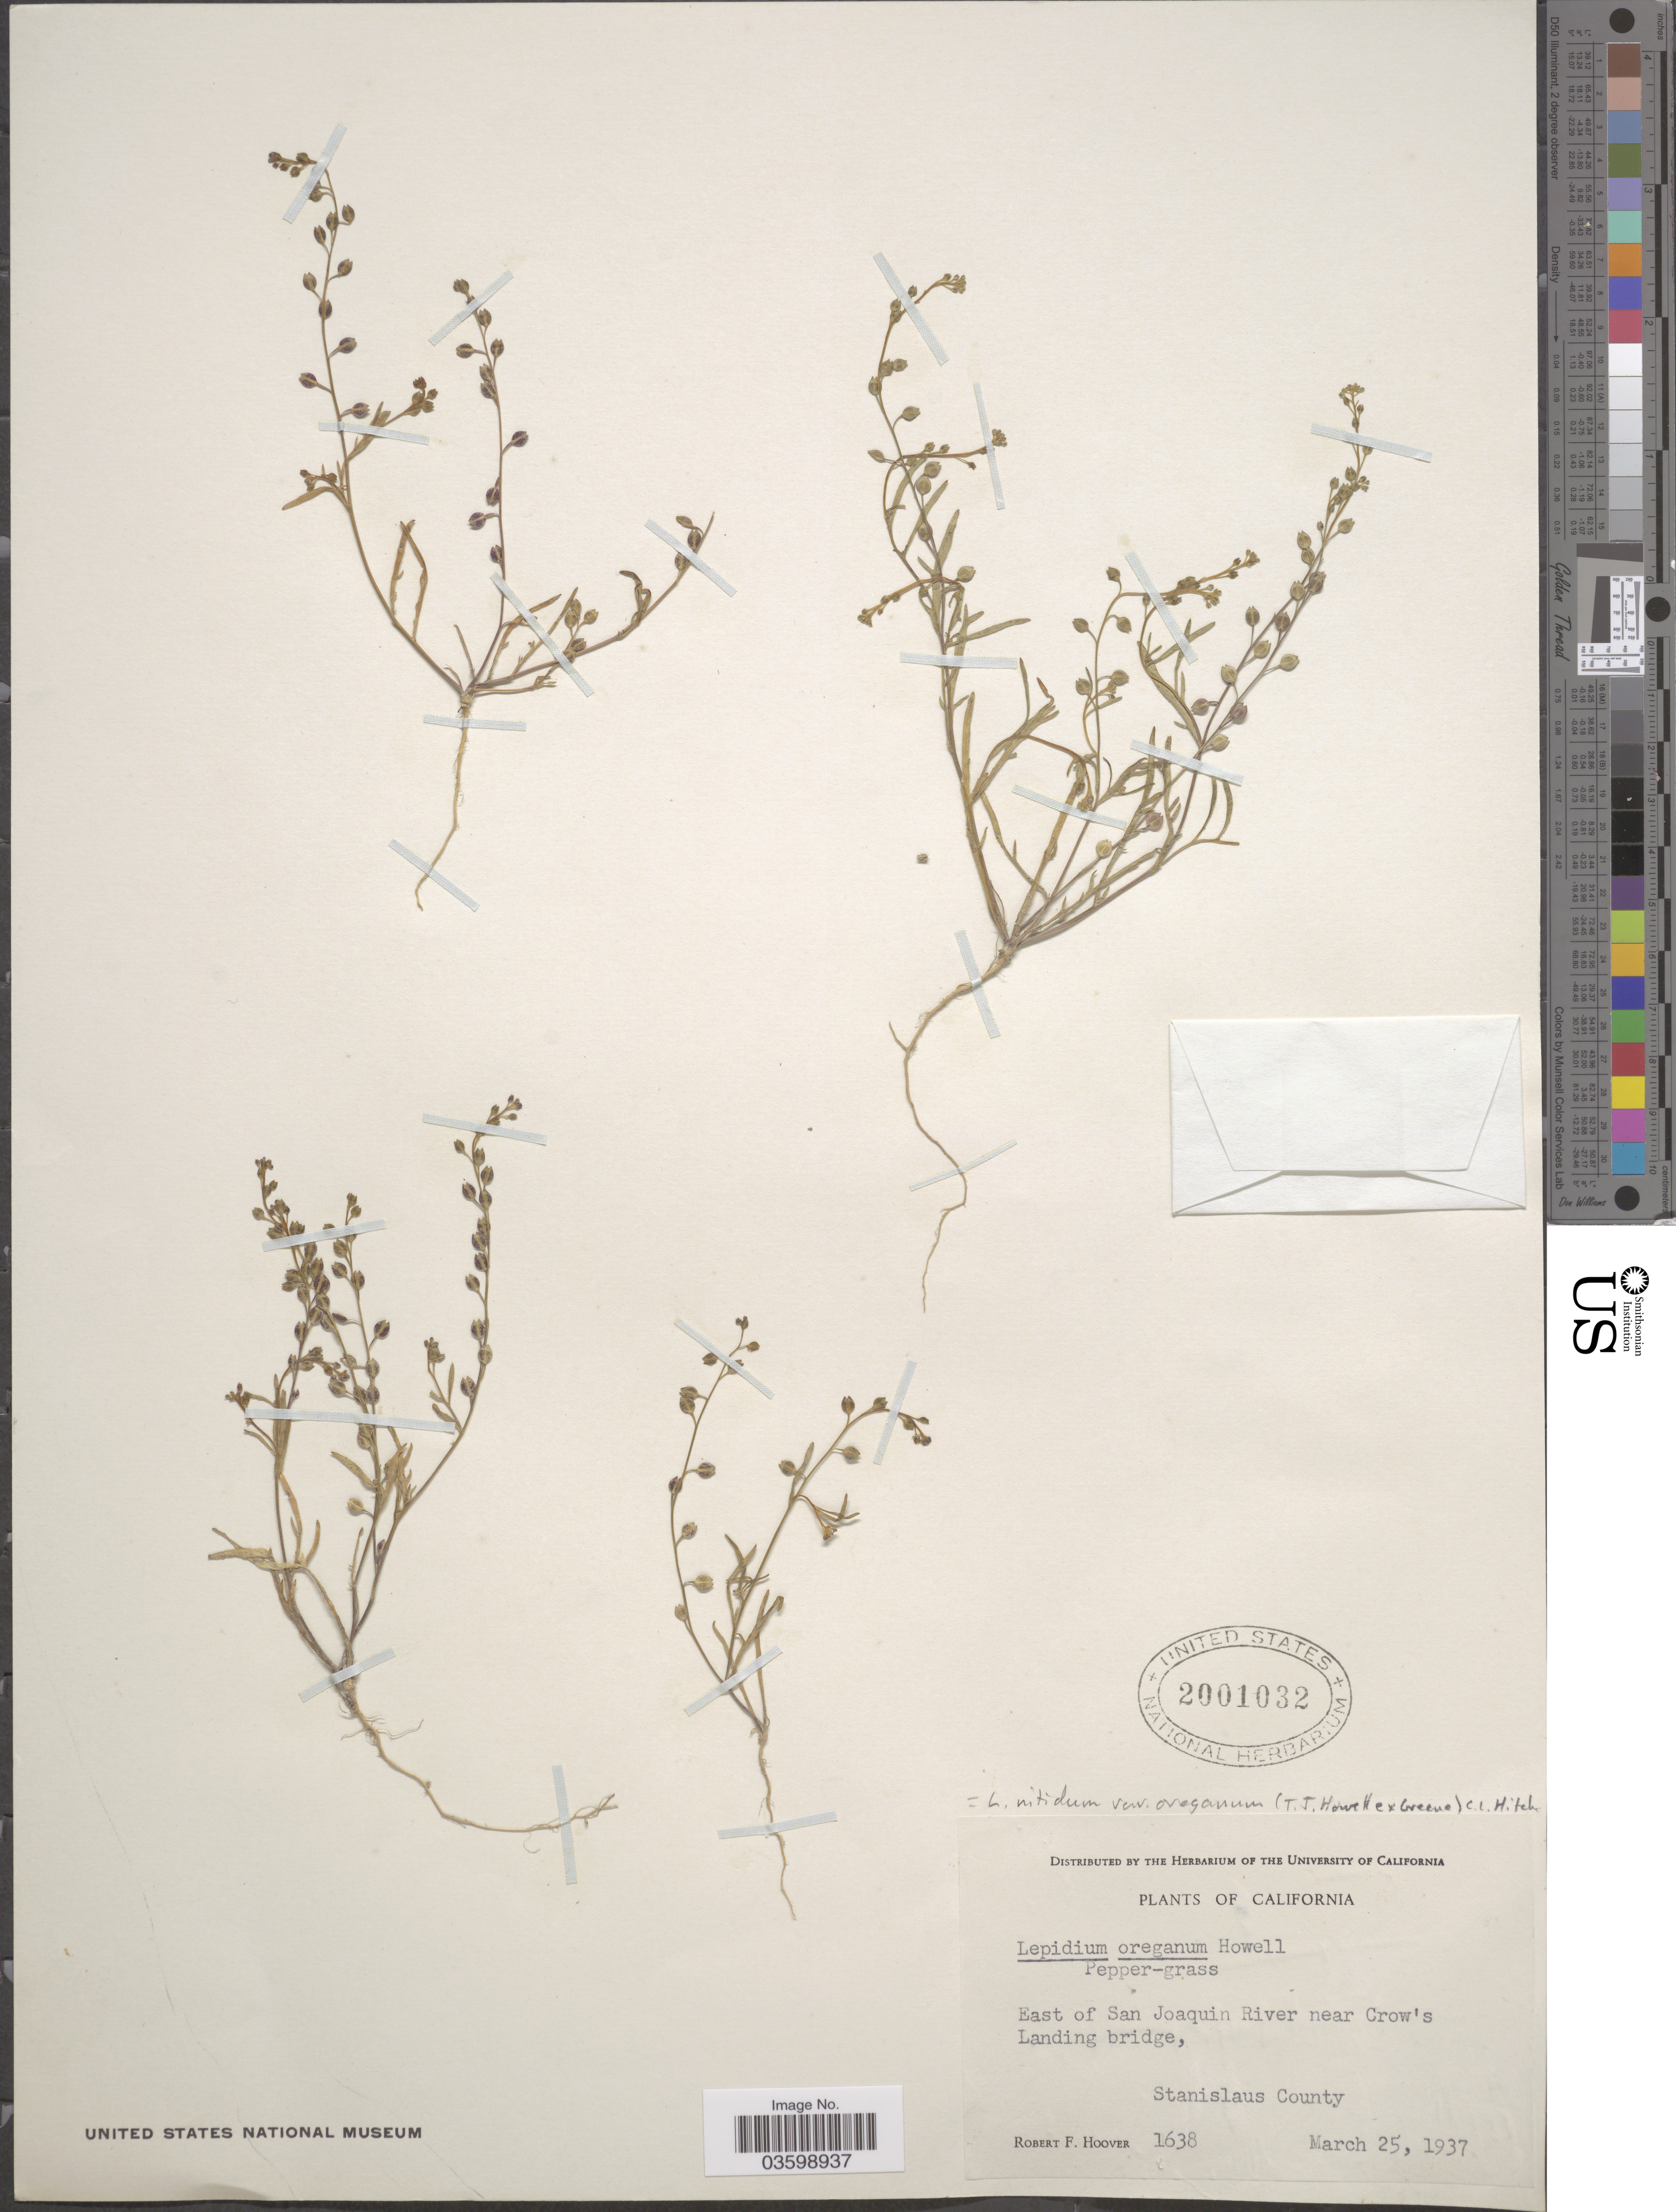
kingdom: Plantae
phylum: Tracheophyta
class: Magnoliopsida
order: Brassicales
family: Brassicaceae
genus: Lepidium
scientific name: Lepidium nitidum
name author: Nutt.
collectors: R. F. Hoover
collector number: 1638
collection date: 1937-03-25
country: United States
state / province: California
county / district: Stanislaus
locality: East of San Joaquin River near Crow's Landing bridge, Stanislaus County.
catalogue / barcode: US 2001032